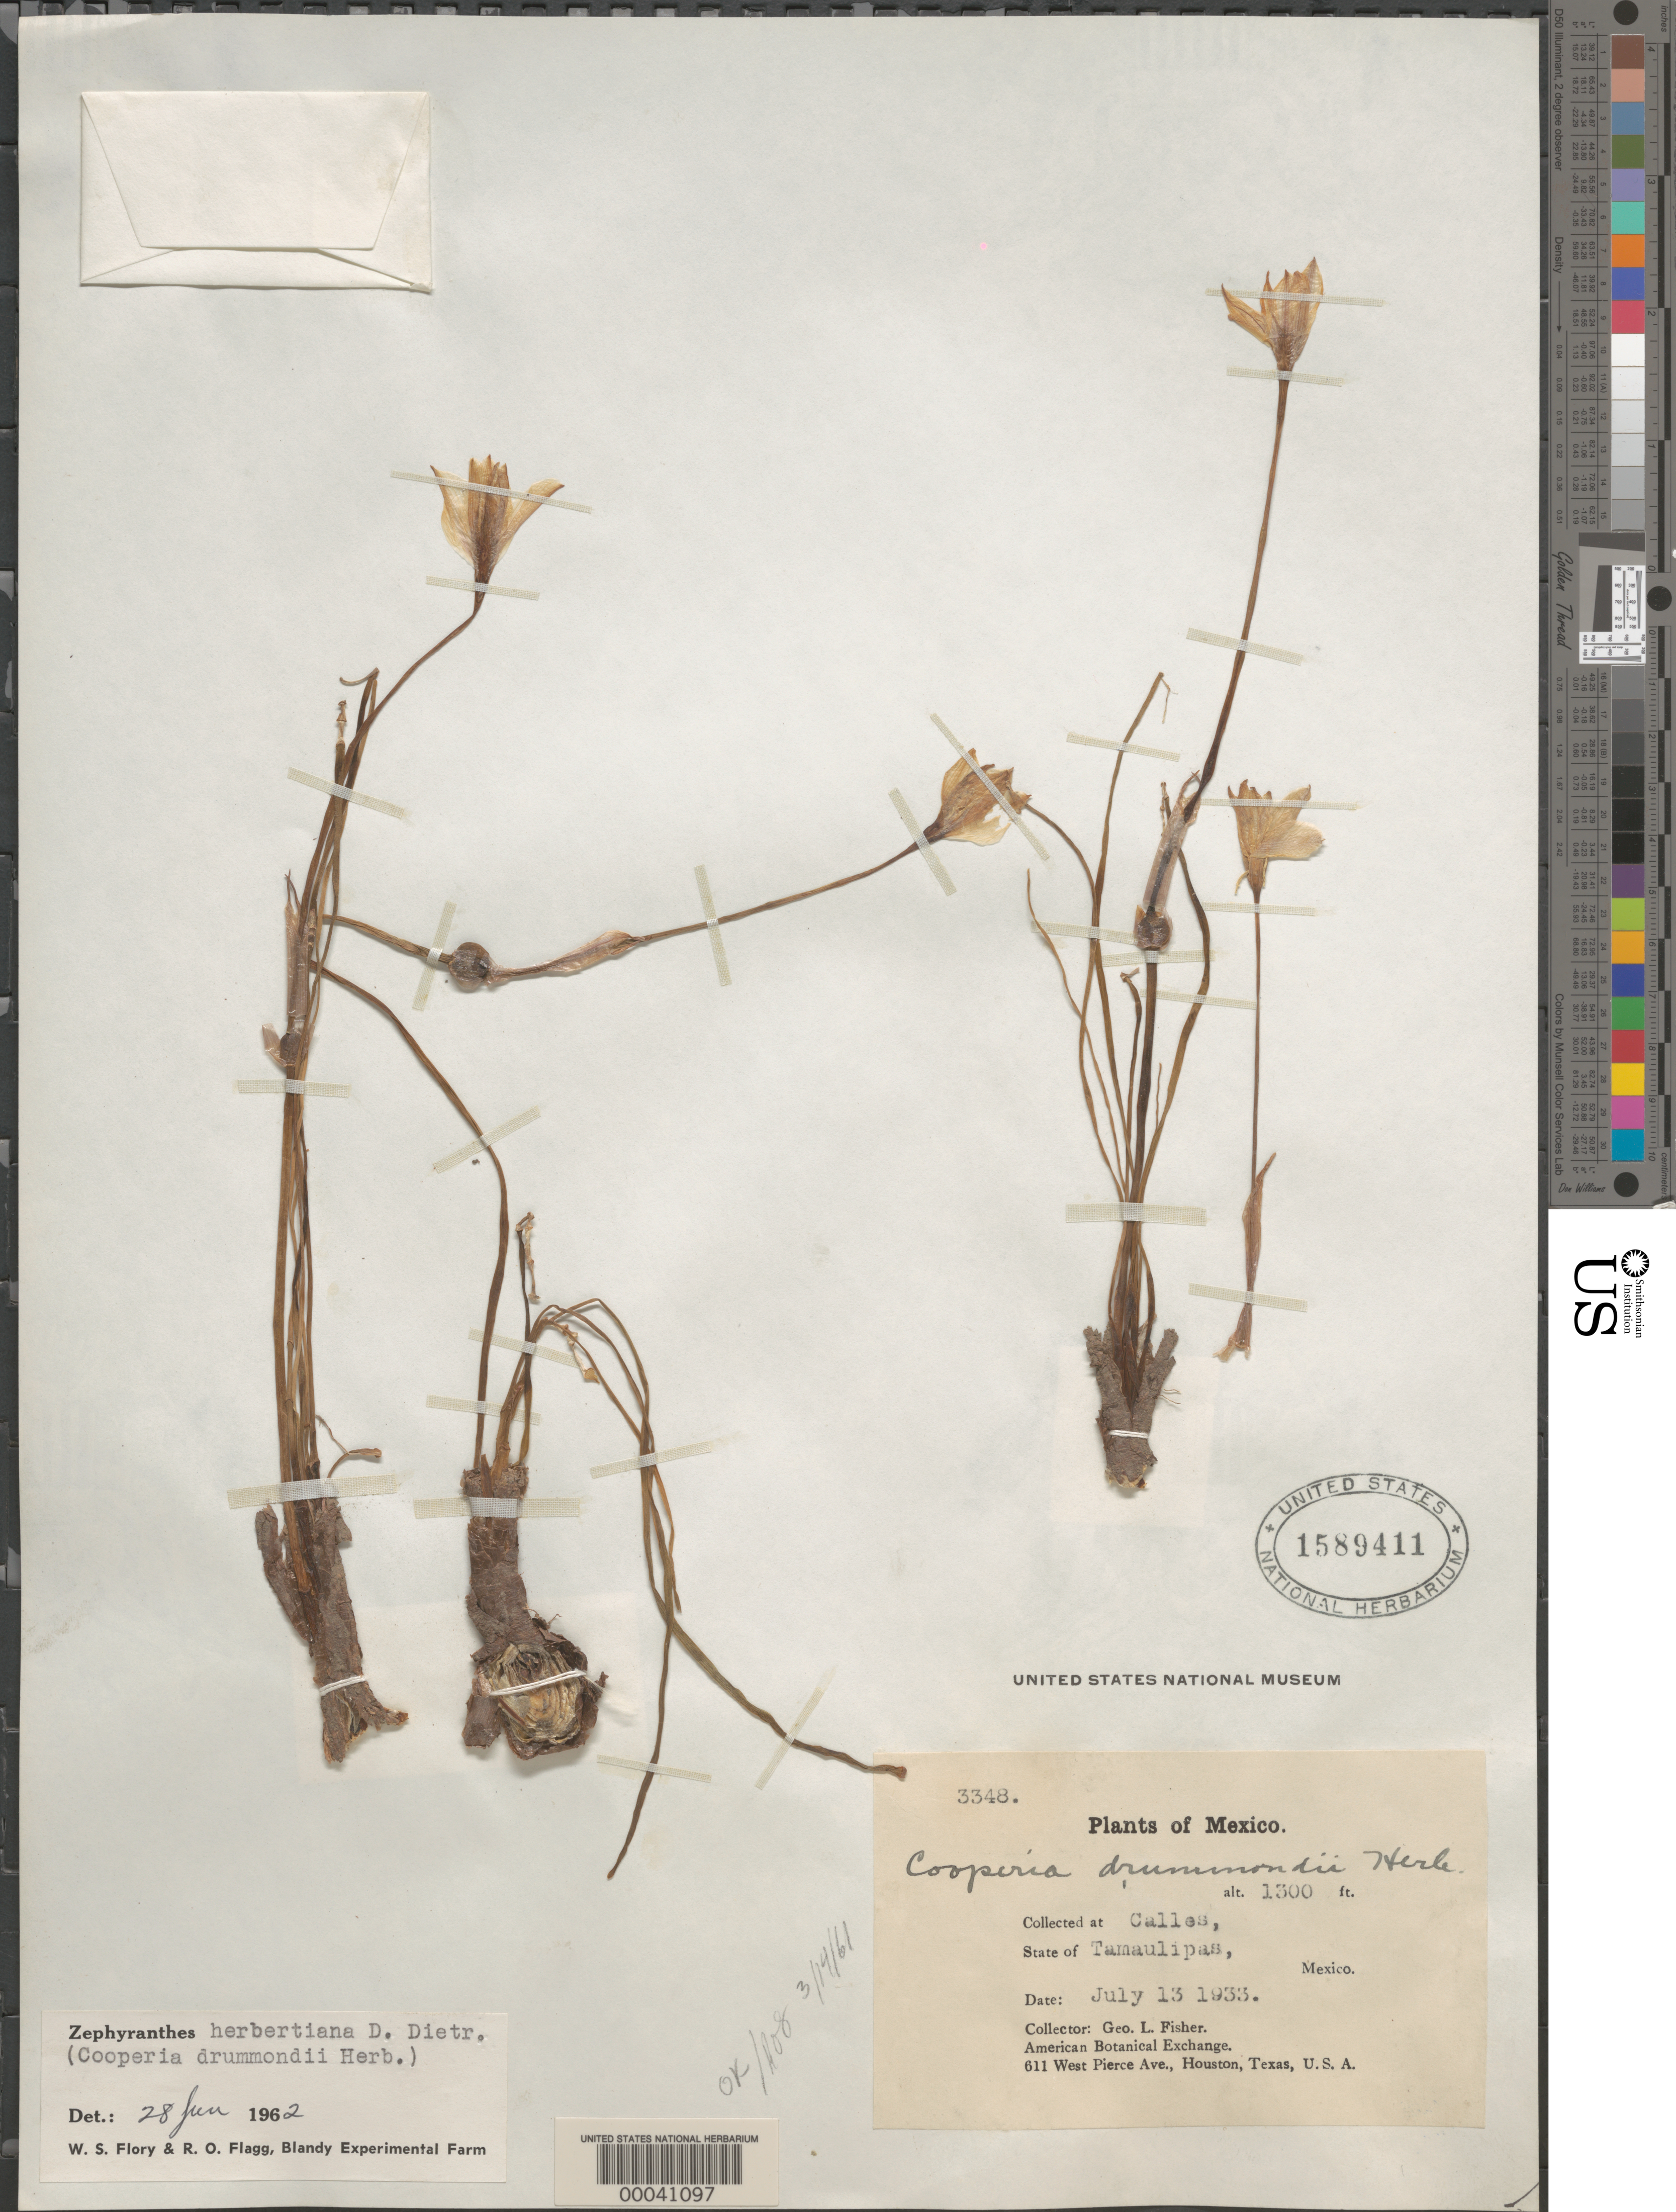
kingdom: Plantae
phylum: Tracheophyta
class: Liliopsida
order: Asparagales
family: Amaryllidaceae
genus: Zephyranthes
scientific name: Zephyranthes herbertiana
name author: D. Dietr.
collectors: G. L. Fisher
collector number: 3348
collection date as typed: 13 Jul 1933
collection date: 1933-07-13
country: Mexico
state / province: Tamaulipas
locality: Calles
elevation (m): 396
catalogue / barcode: US 1589411